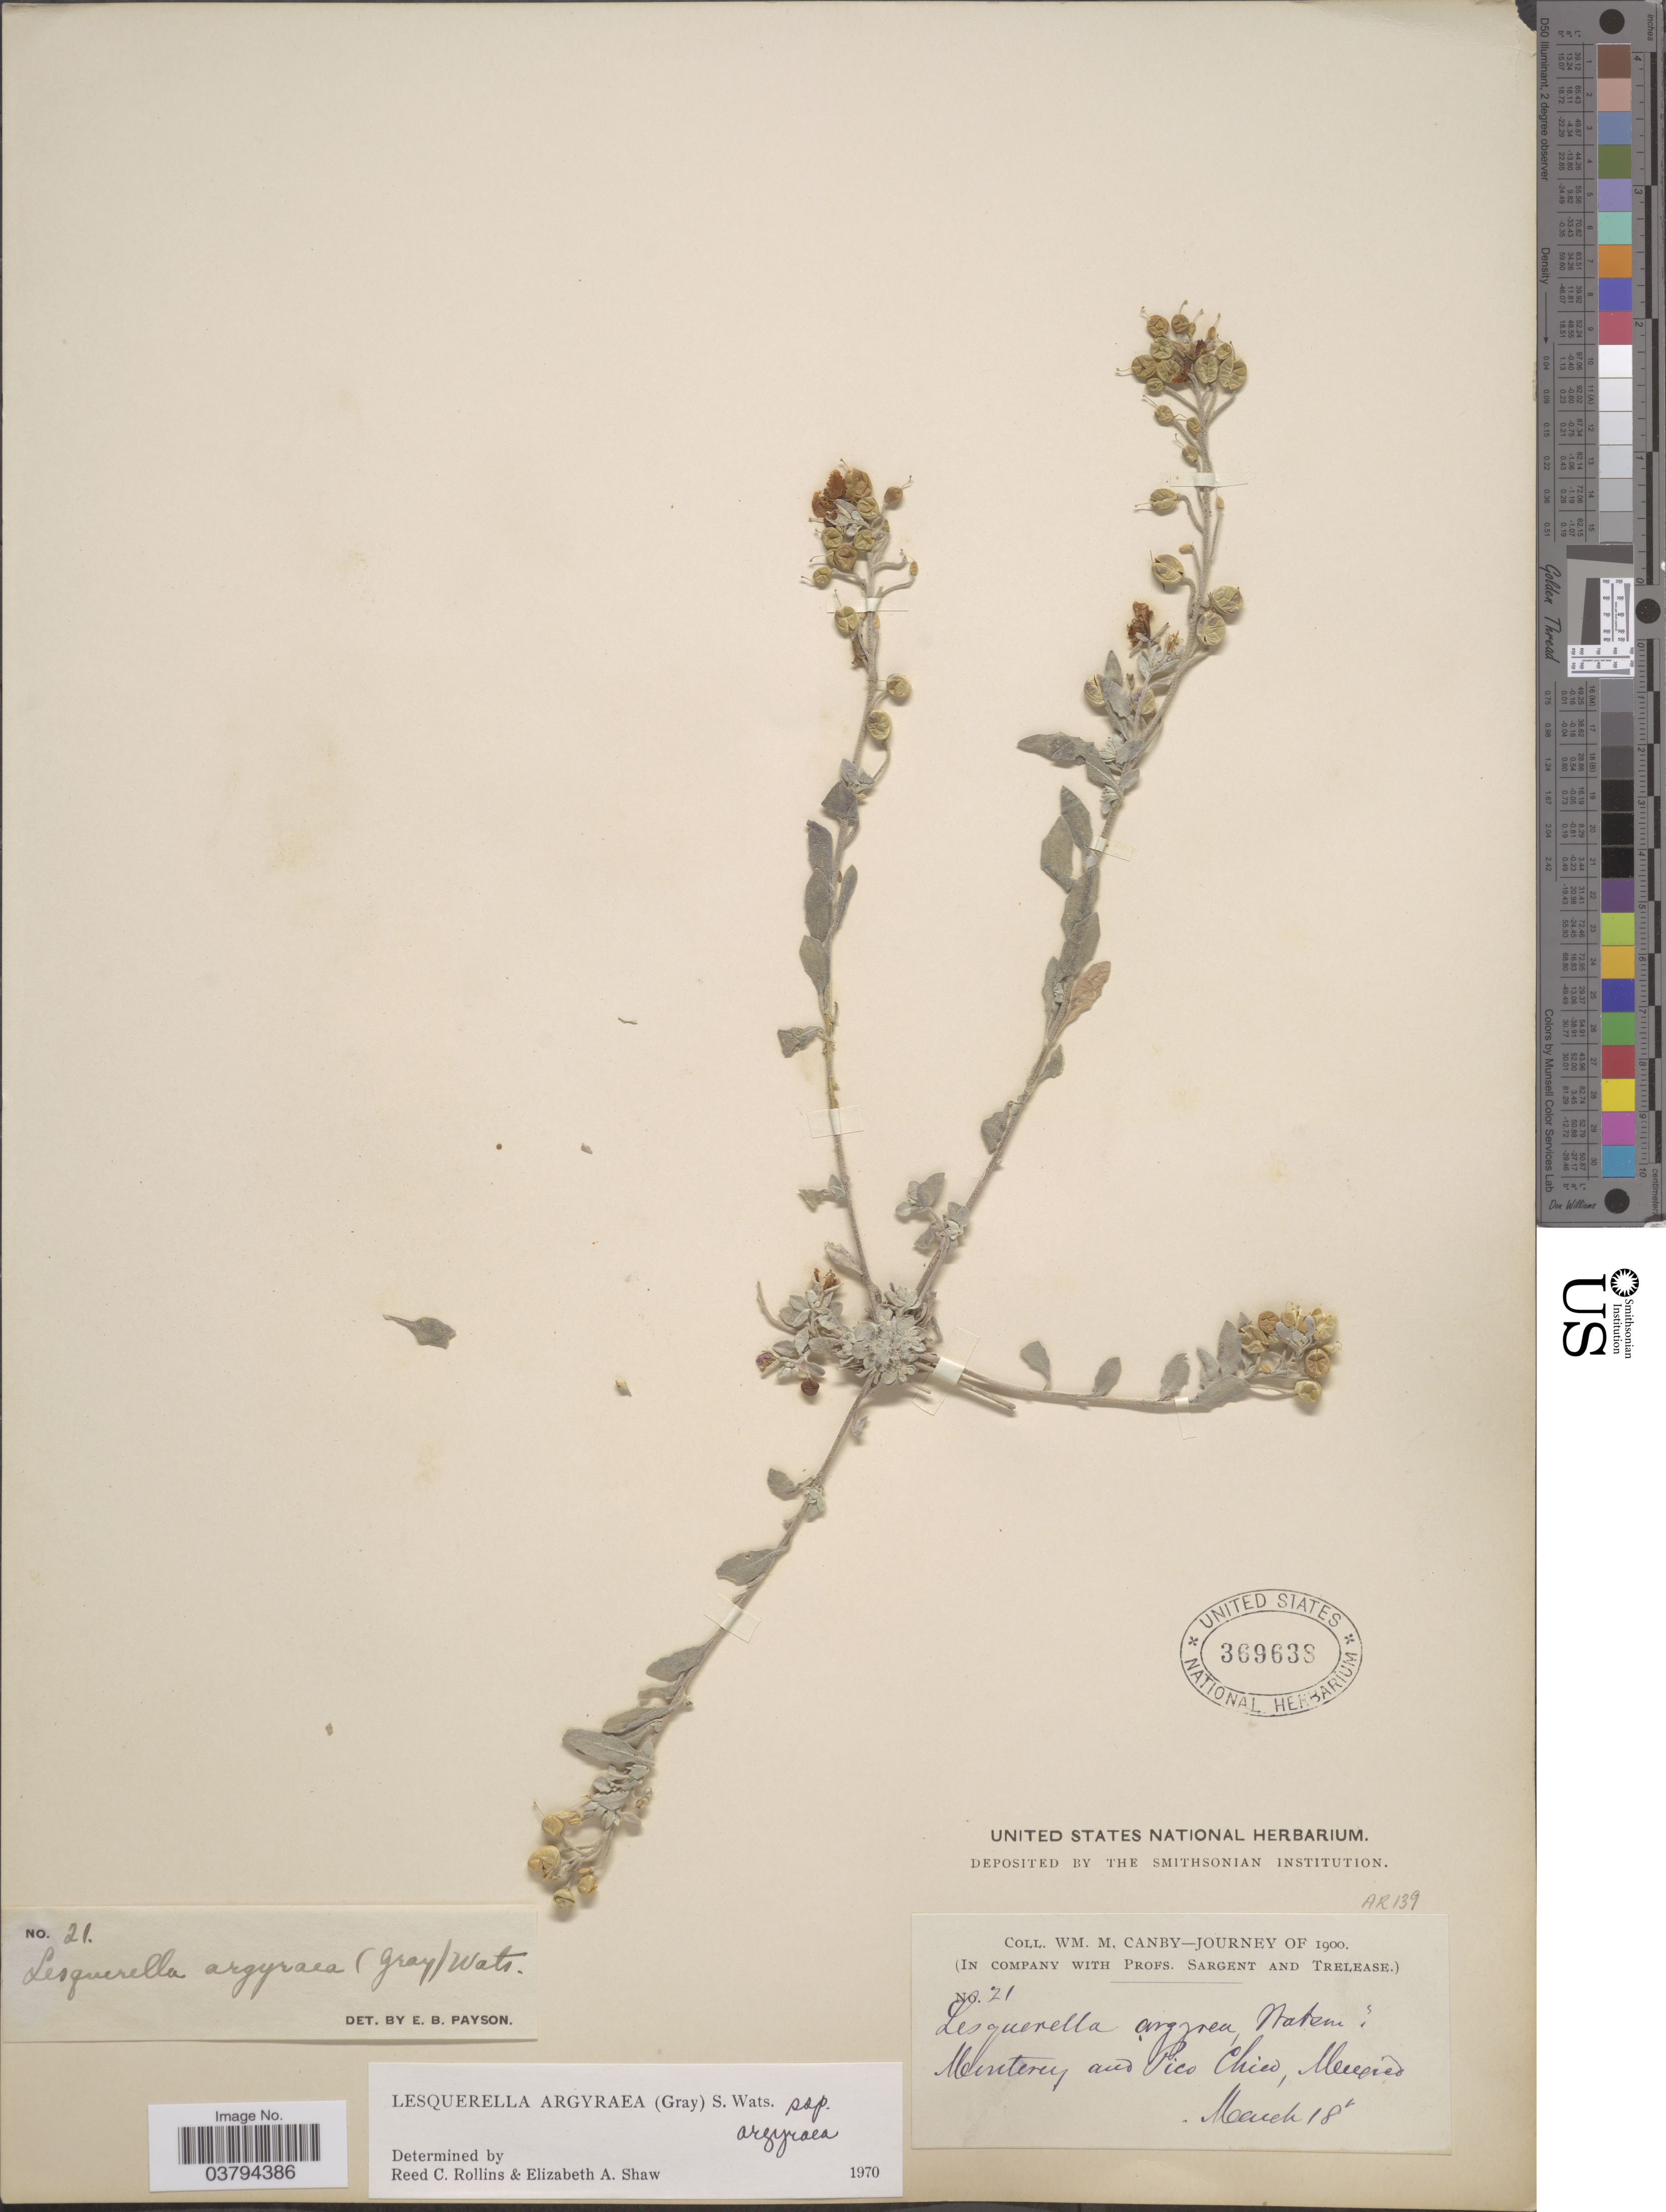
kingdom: Plantae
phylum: Tracheophyta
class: Magnoliopsida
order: Brassicales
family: Brassicaceae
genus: Lesquerella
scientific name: Lesquerella argyraea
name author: (A. Gray) S. Watson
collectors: W. M. Canby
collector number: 21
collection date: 1900-03-18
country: Mexico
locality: Monterey and Pico Chico.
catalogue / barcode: US 369638